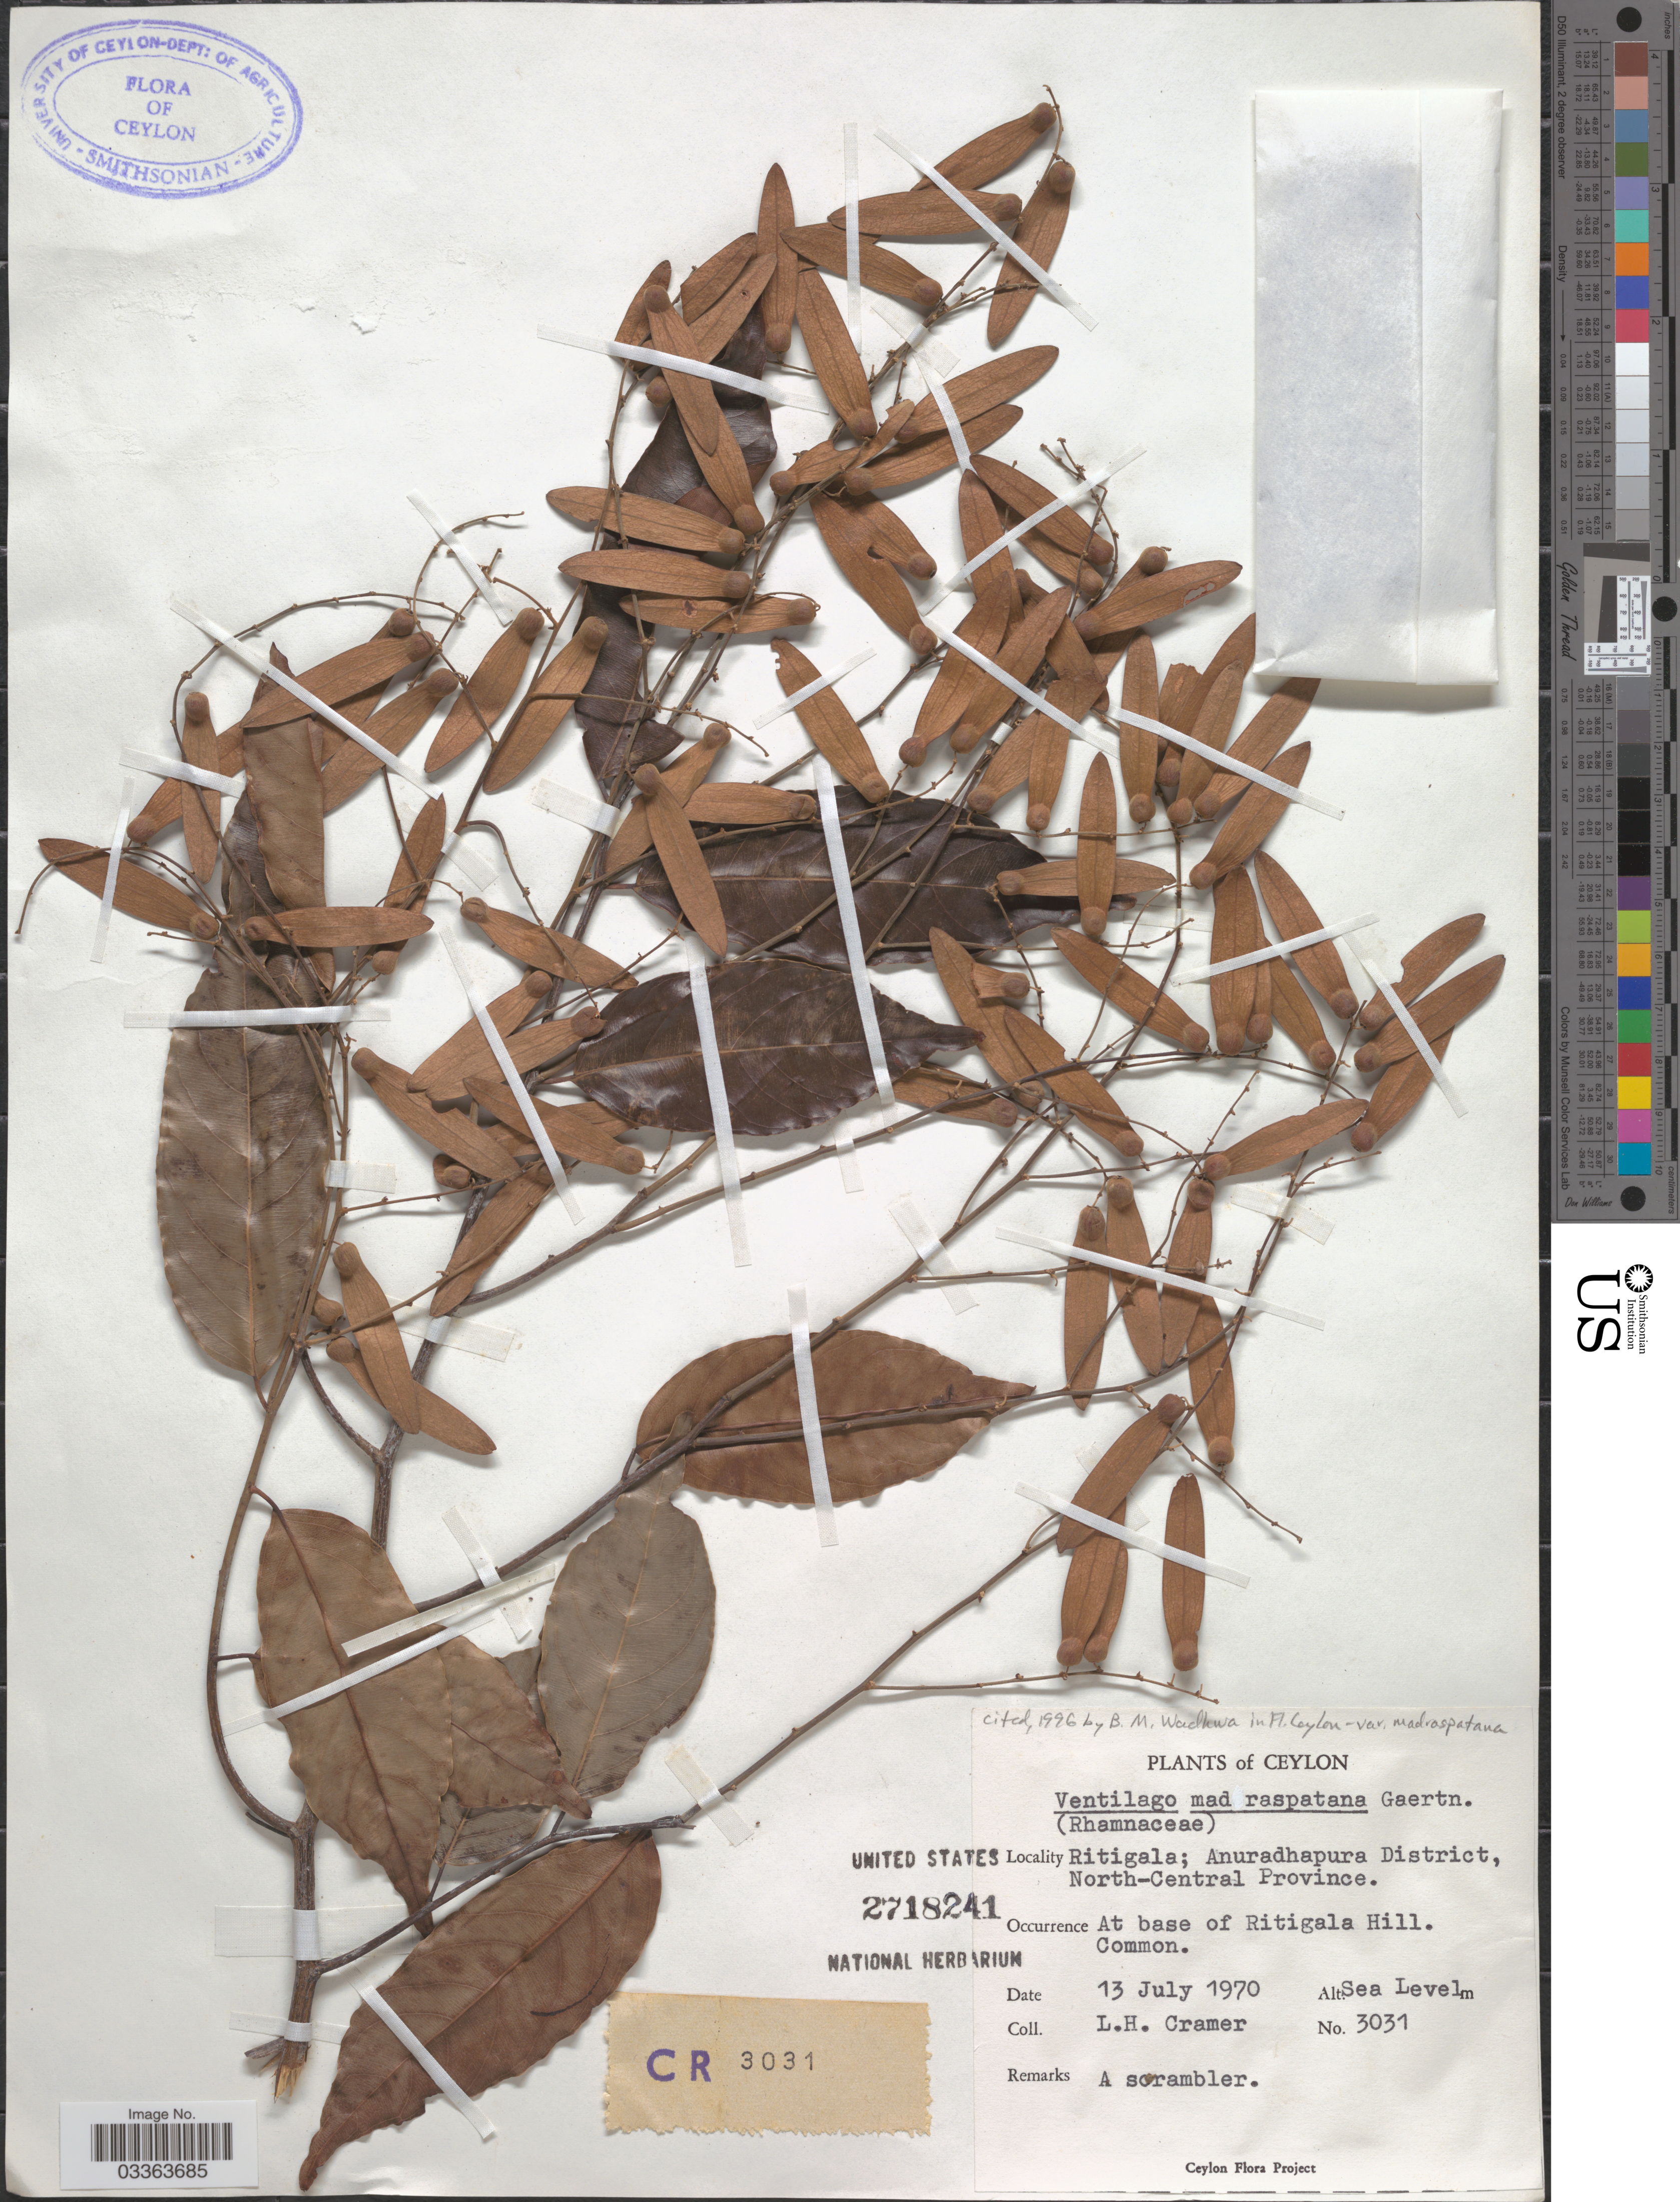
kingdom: Plantae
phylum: Tracheophyta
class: Magnoliopsida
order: Rosales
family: Rhamnaceae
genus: Ventilago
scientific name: Ventilago madraspatana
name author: Gaertn.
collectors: L. H. Cramer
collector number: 3031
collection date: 1970-07-13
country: Sri Lanka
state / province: North Central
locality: Ceylon. Ritigala; Anuradhapura District. At base of Ritigala Hill.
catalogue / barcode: US 2718241